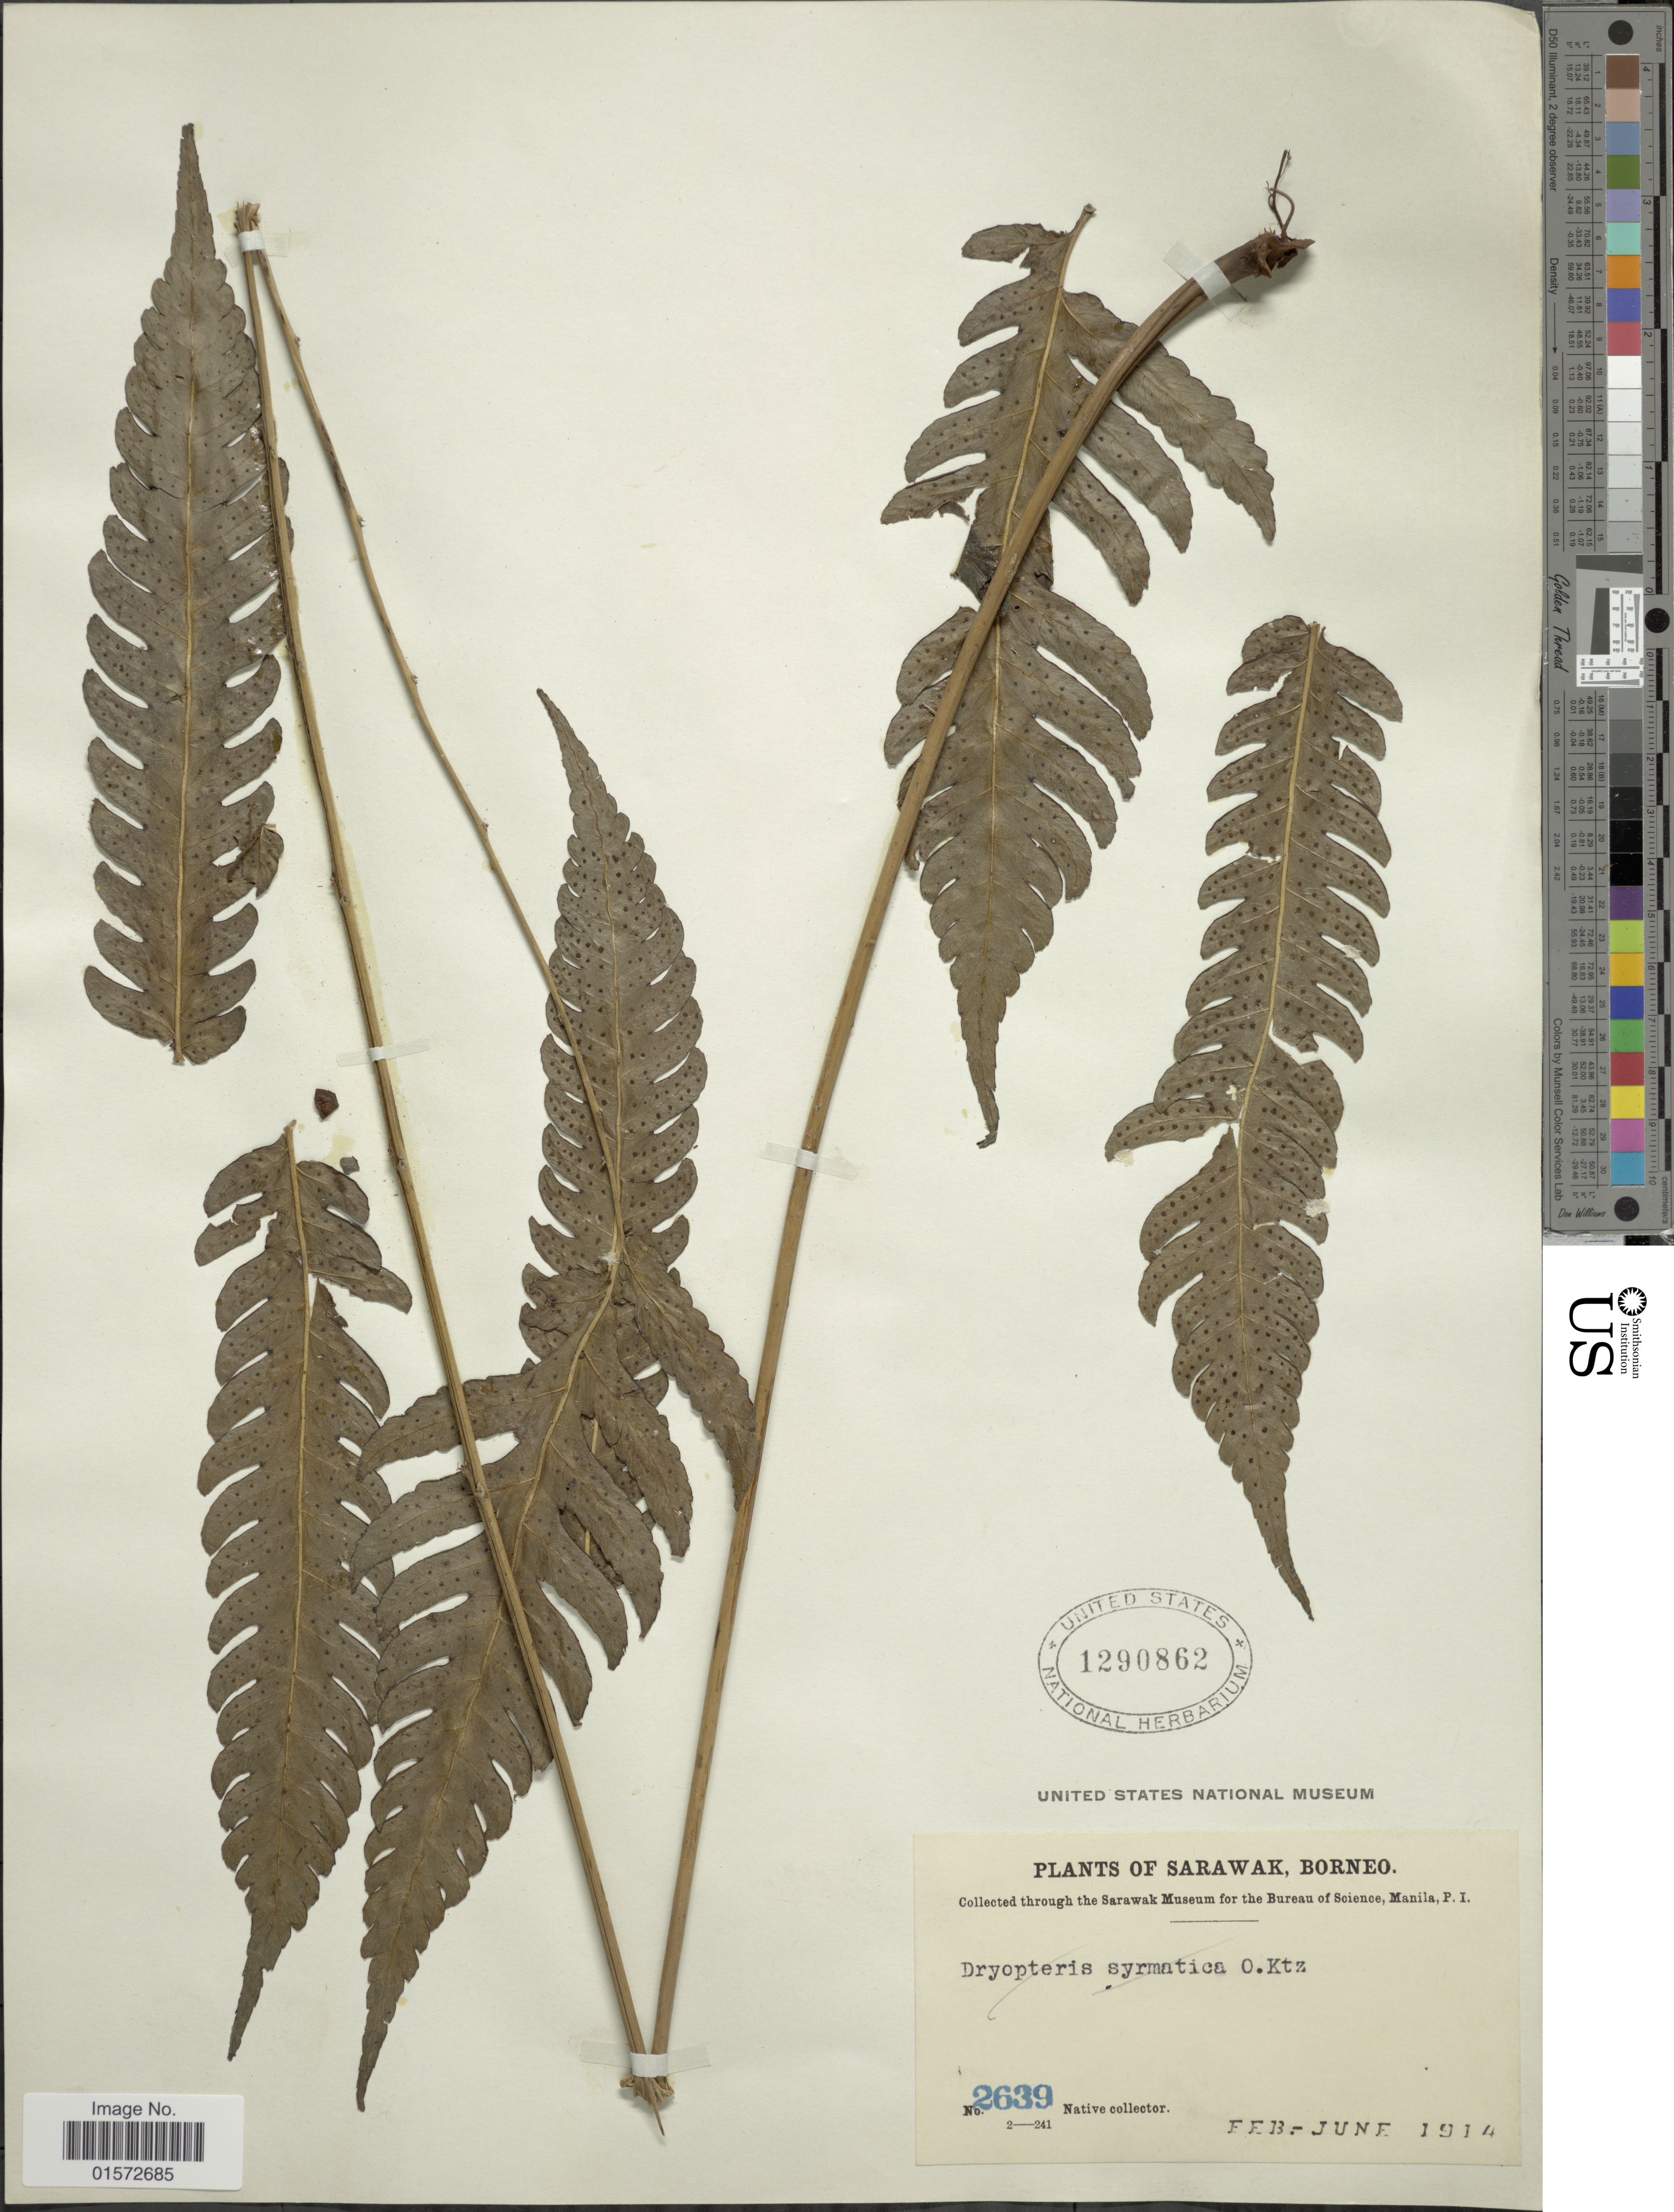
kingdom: Plantae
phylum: Tracheophyta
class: Polypodiopsida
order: Polypodiales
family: Tectariaceae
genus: Pteridrys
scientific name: Pteridrys microthecia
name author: (Fée) C. Chr. & Ching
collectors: Native collector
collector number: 2639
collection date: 1914-02/1914-06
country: Malaysia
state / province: Sarawak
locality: Sarawak, Borneo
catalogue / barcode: US 1290862